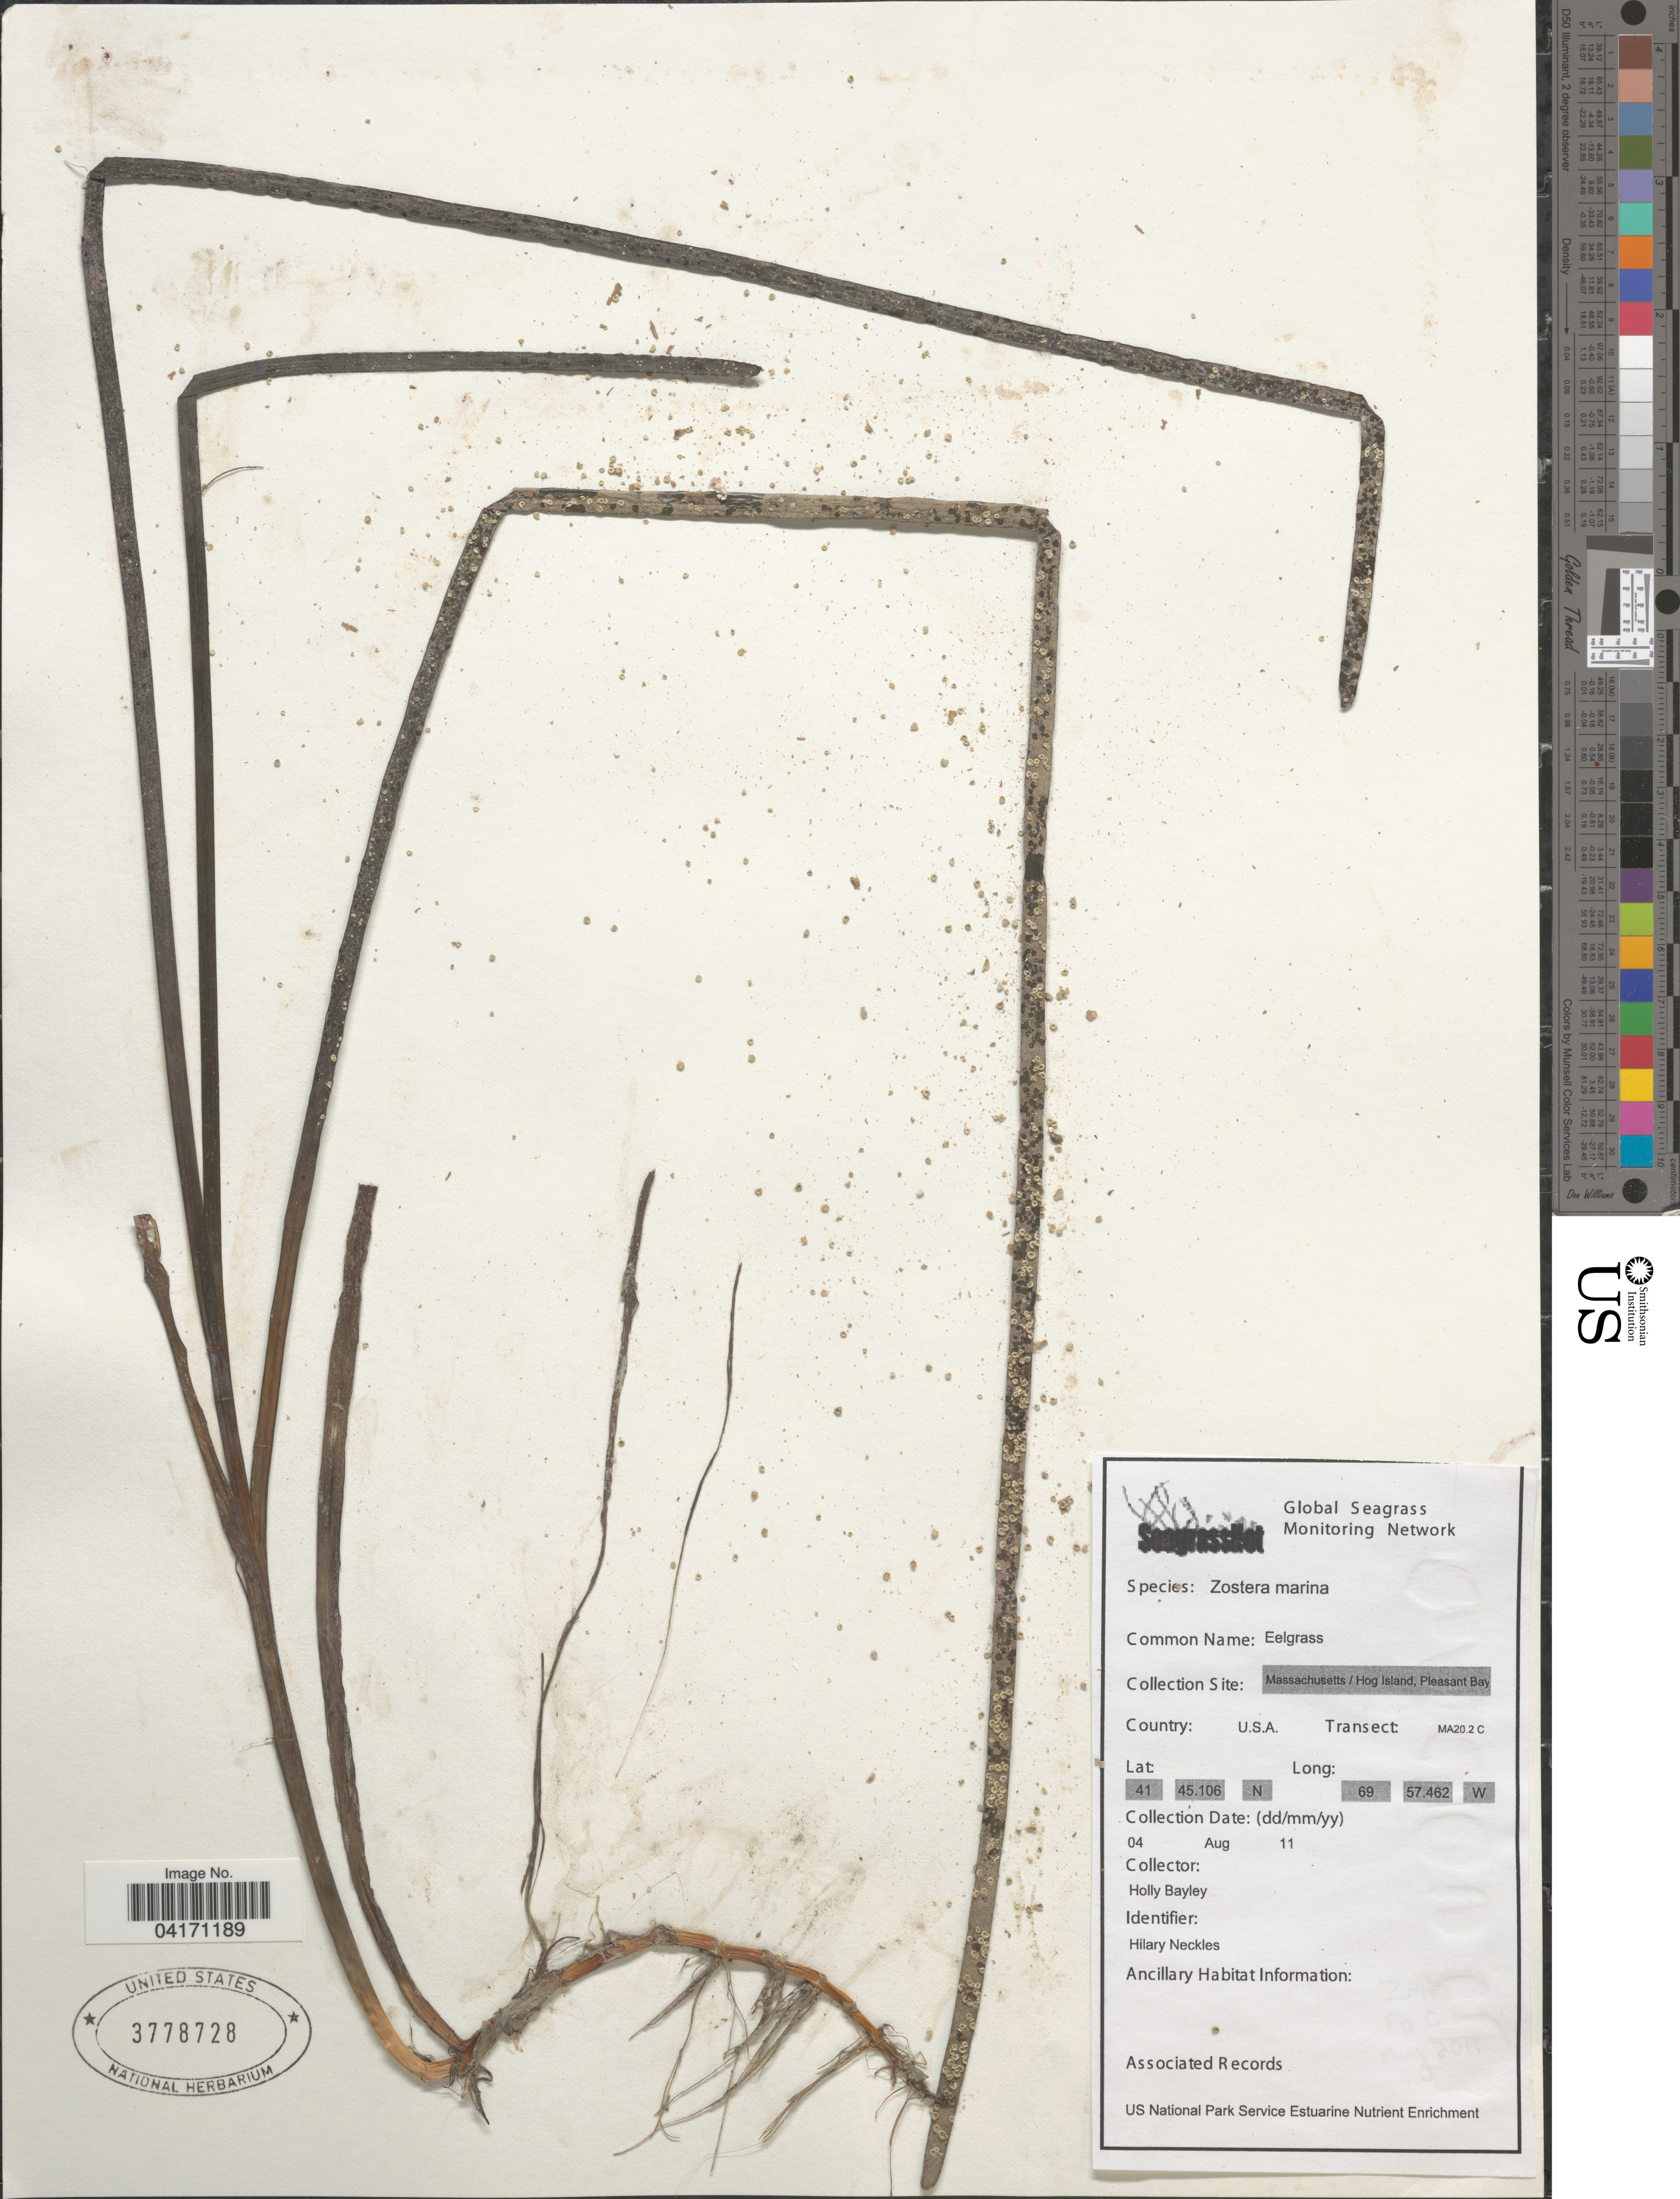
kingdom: Plantae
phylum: Tracheophyta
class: Liliopsida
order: Alismatales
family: Zosteraceae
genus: Zostera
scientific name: Zostera marina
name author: L.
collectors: H. Bayley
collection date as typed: Transcribed d/m/y: 4/8/11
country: United States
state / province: Massachusetts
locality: Hog Island, Pleasant Bay. Transect: MA20.2 C.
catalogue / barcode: US 3778728